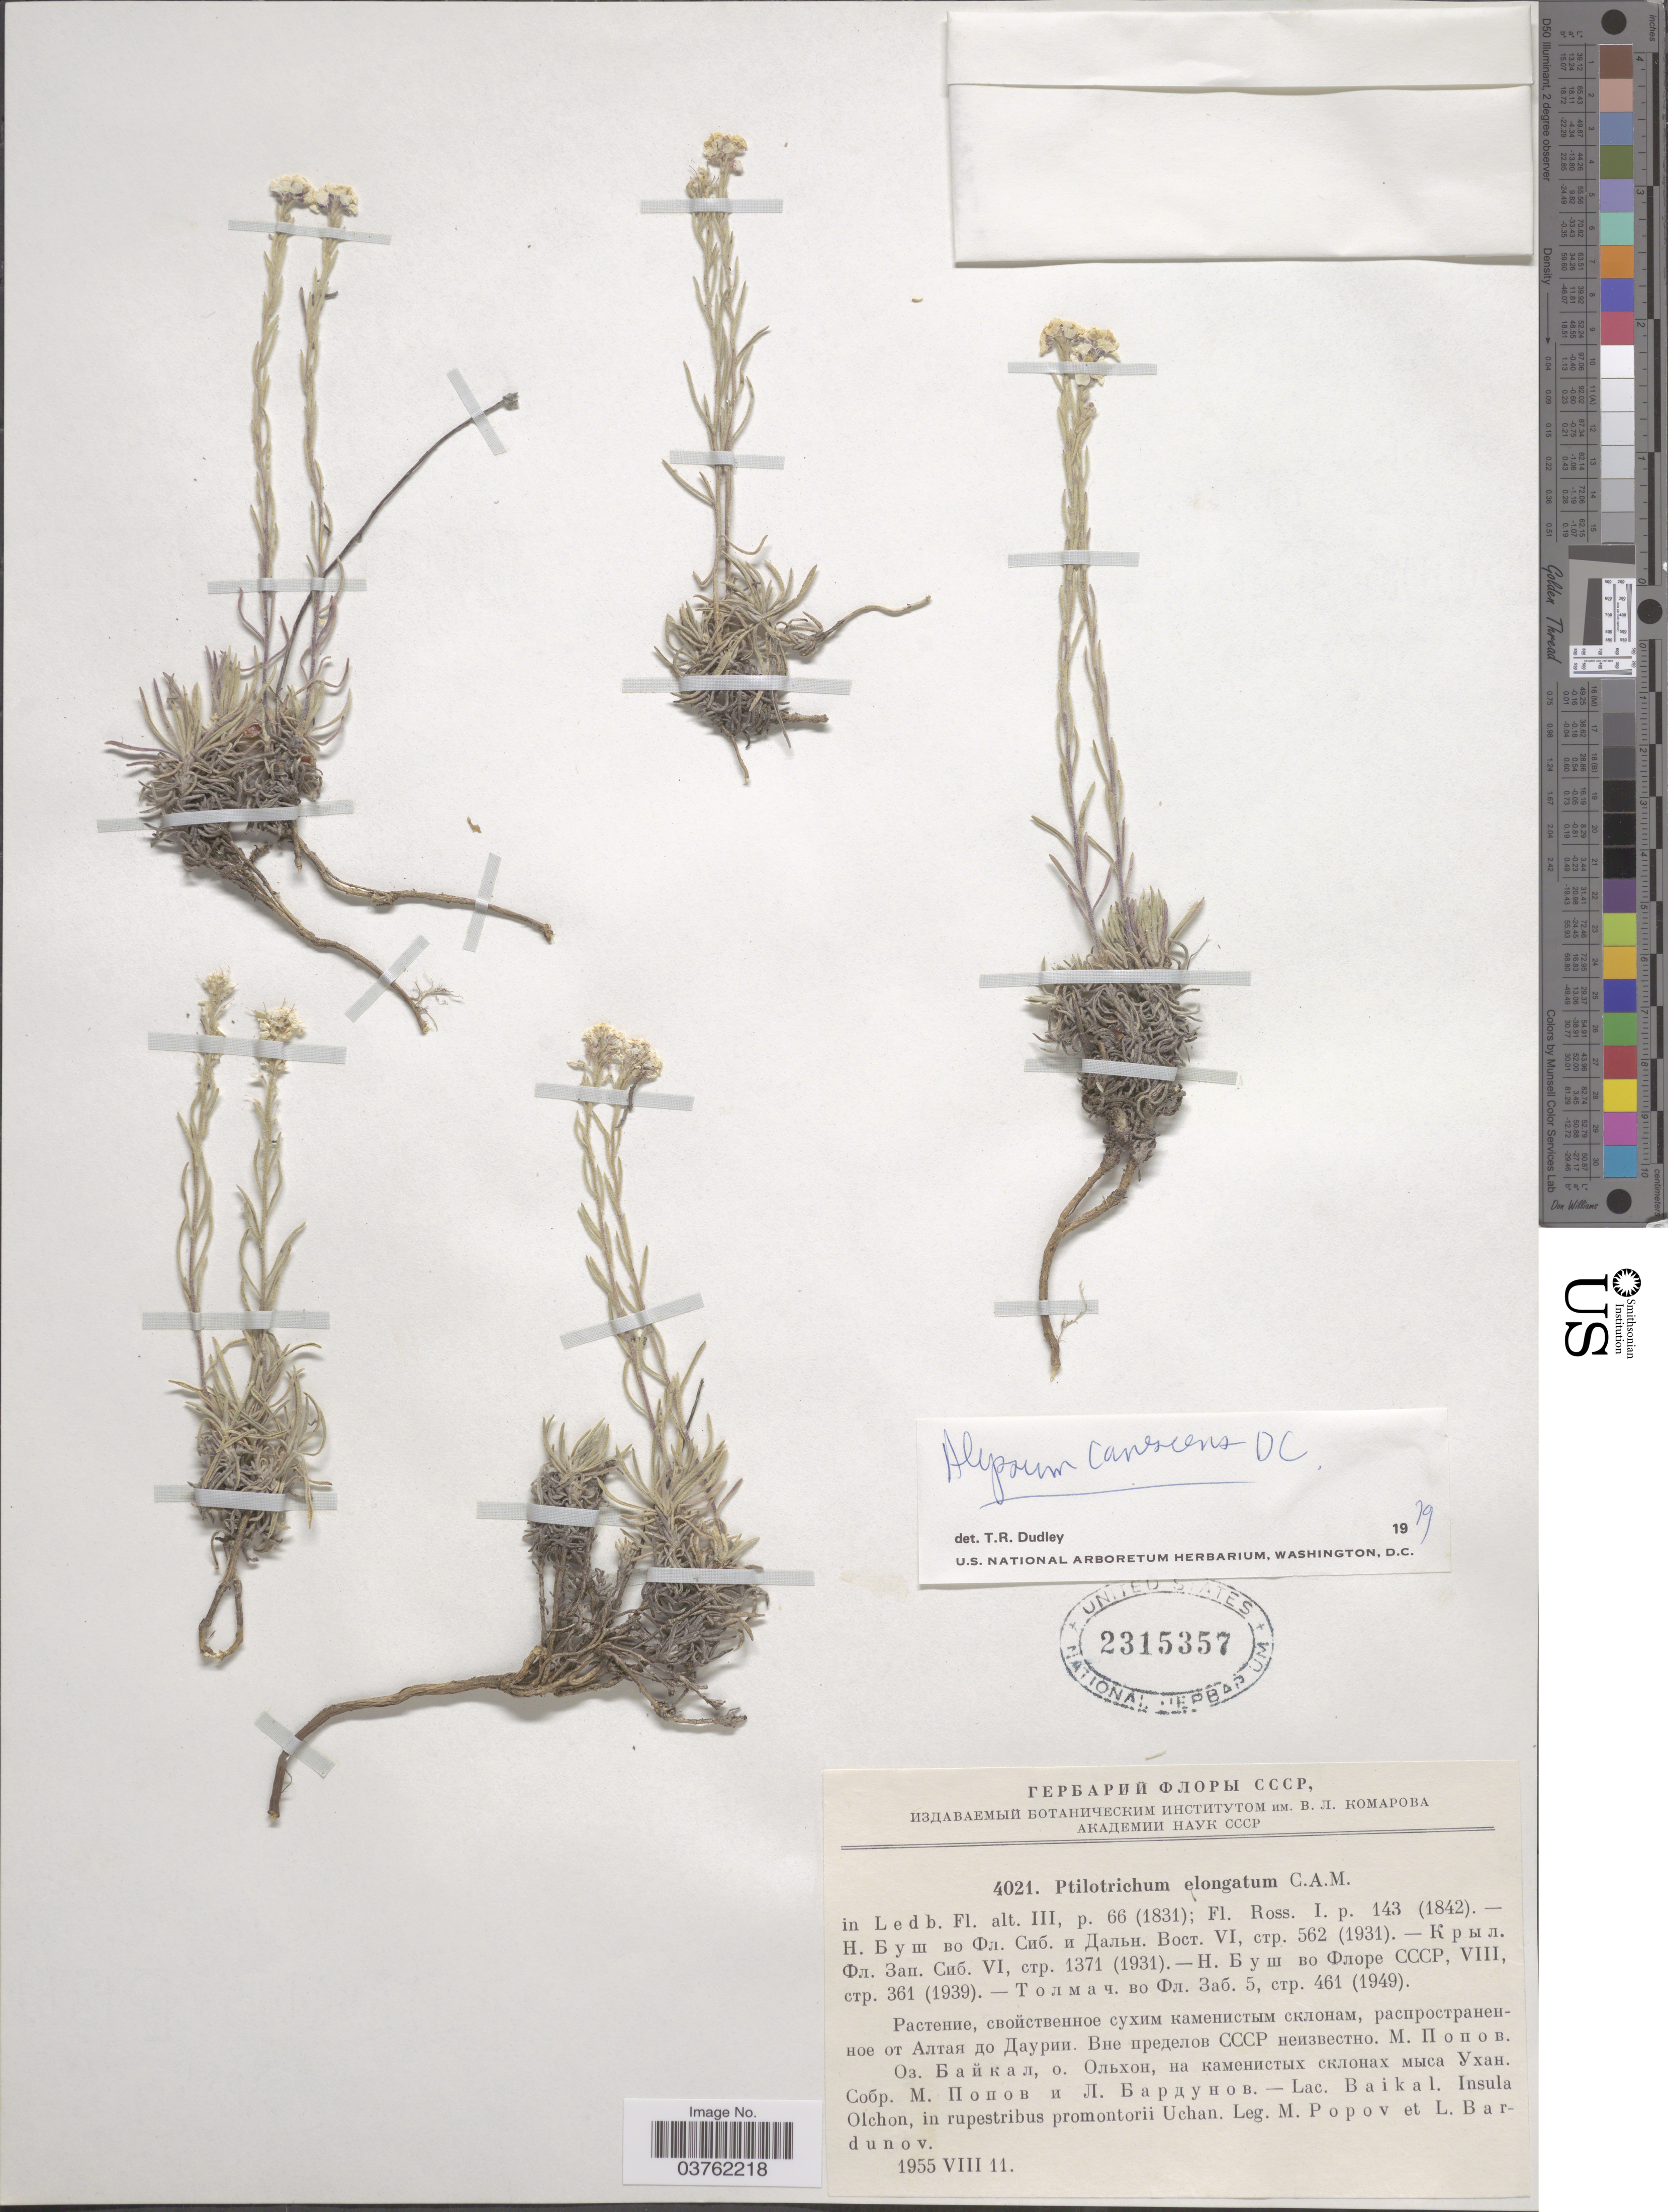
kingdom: Plantae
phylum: Tracheophyta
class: Magnoliopsida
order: Brassicales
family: Brassicaceae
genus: Alyssum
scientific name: Alyssum canescens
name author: DC.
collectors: M. Popov & L. Bardunov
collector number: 4021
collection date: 1955-08-11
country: Russian Federation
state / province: Irkutsk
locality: Lac. Baikal. Insula Olchon, in rupestribus promontorii Uchan.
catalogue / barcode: US 2315357